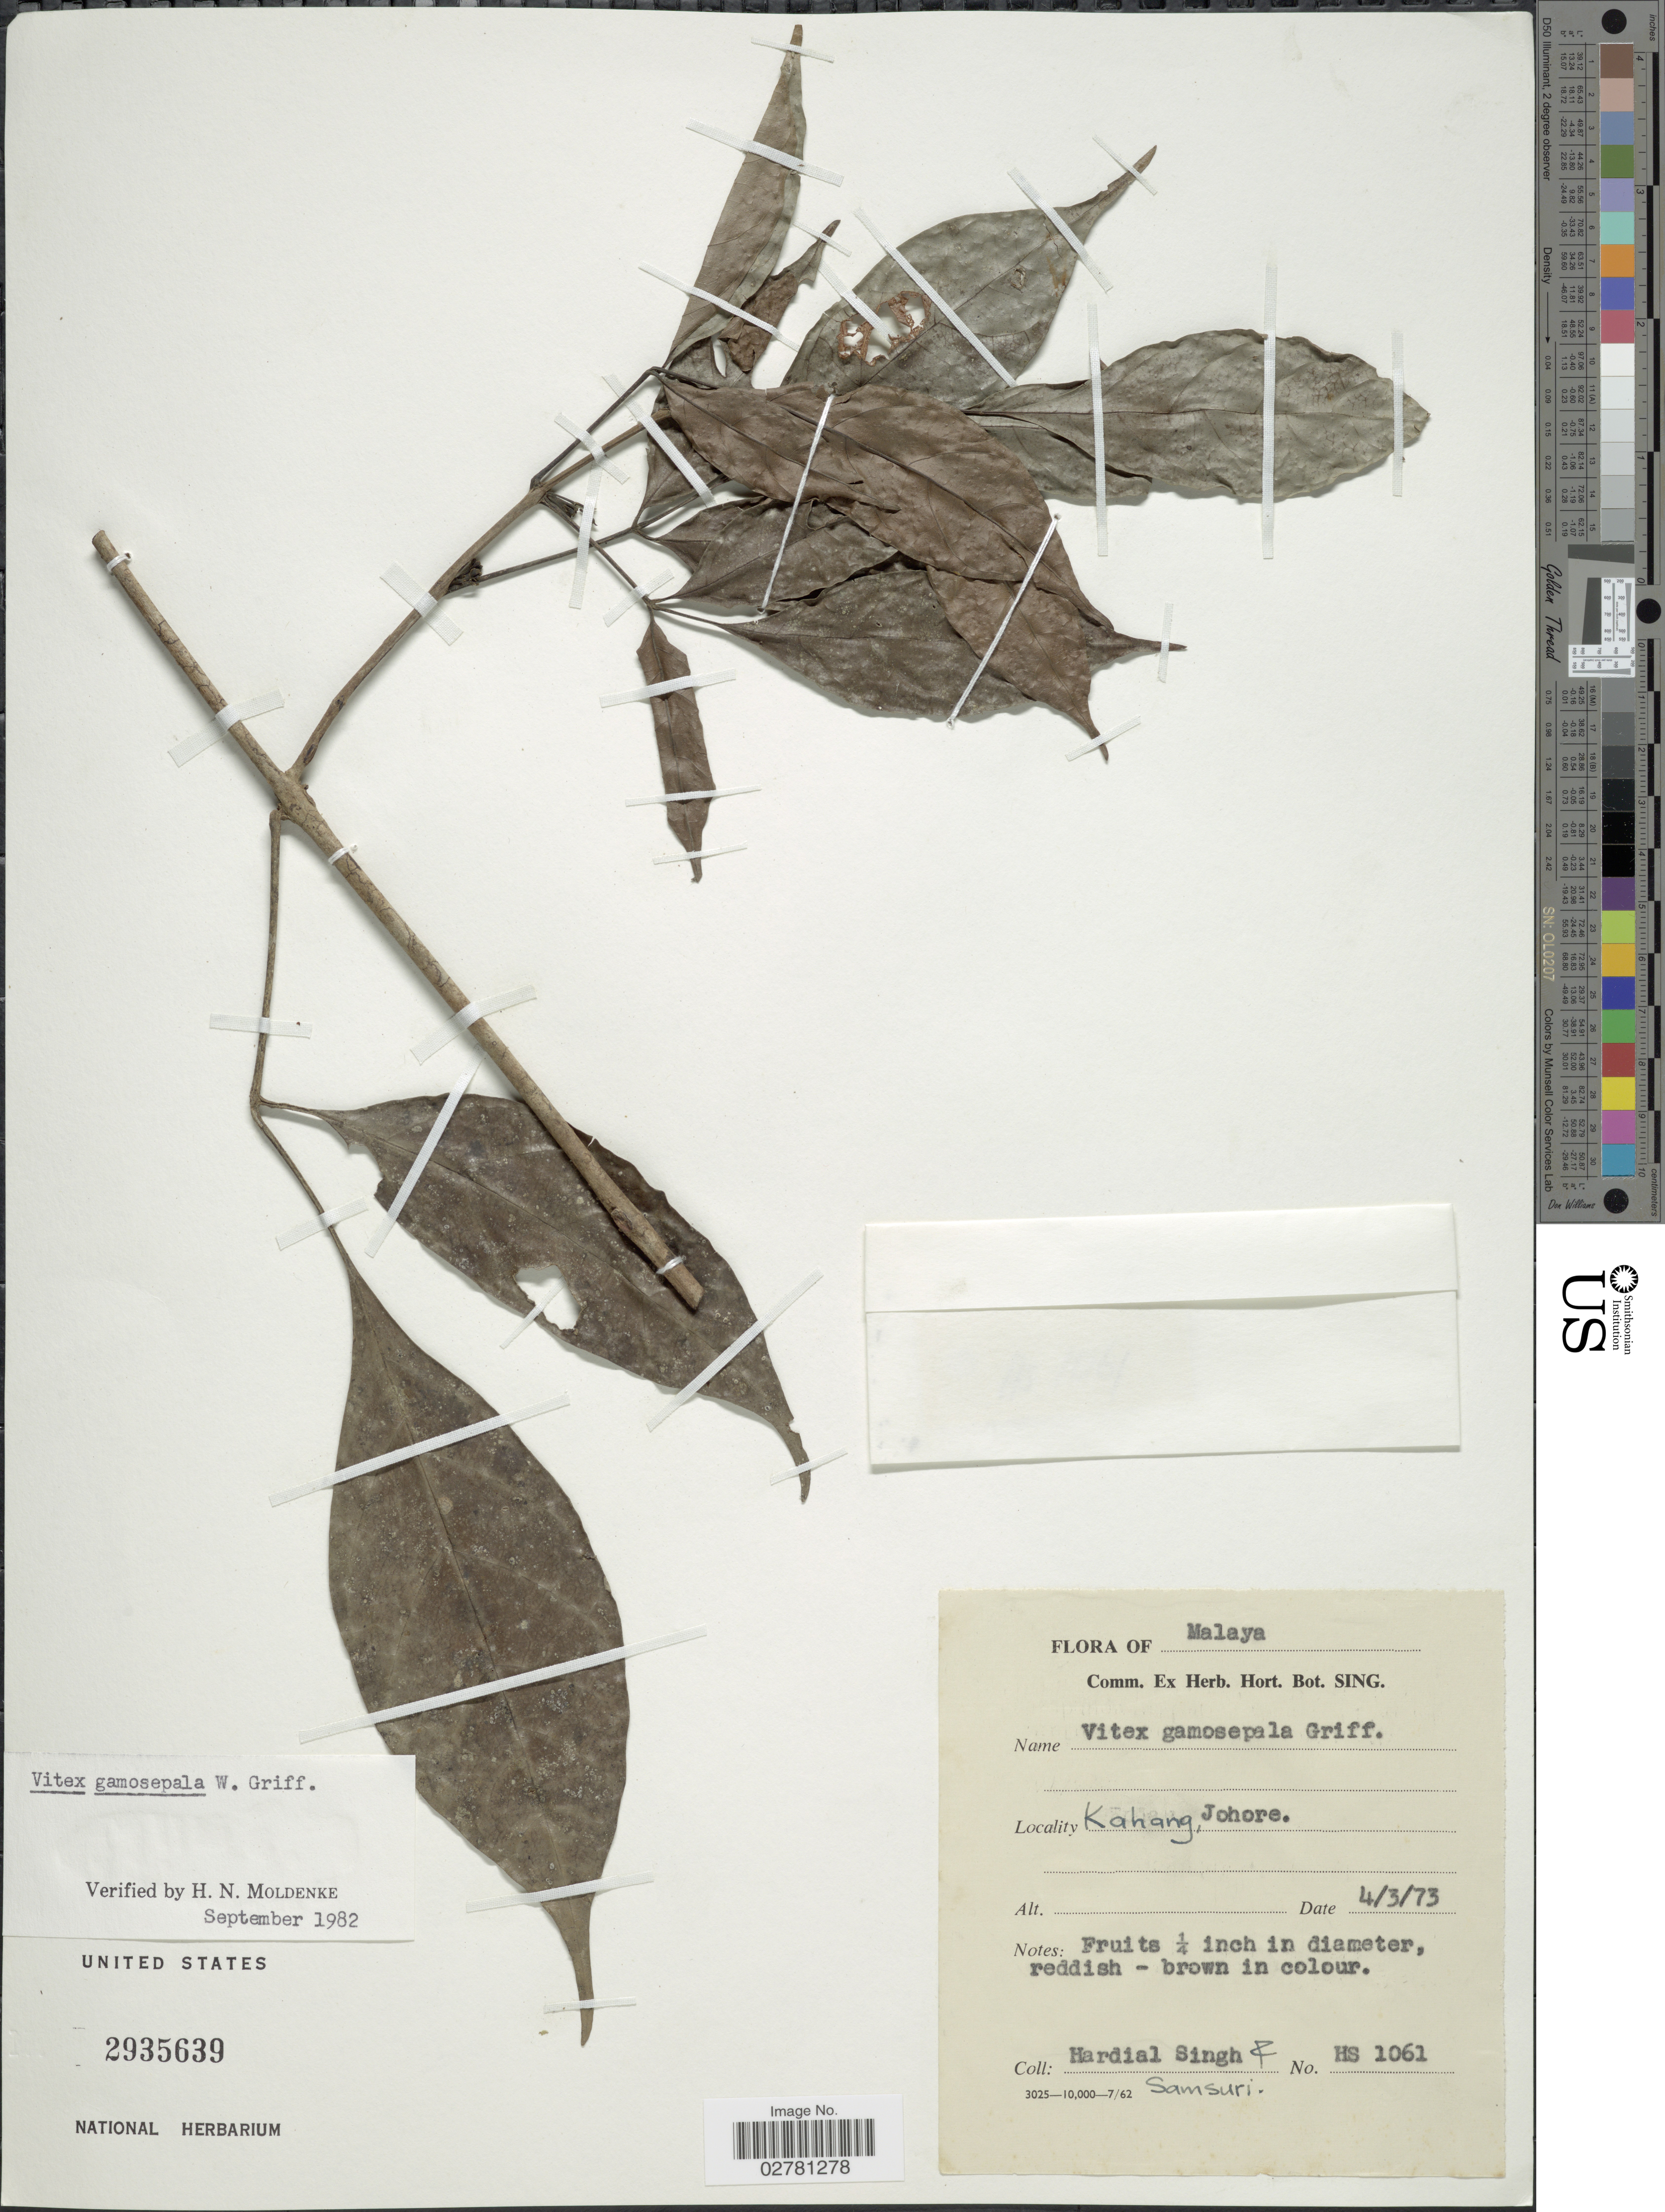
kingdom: Plantae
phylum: Tracheophyta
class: Magnoliopsida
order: Lamiales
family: Lamiaceae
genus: Vitex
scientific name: Vitex gamosepala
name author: Griff.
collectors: H. Singh & -. Samsuri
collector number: HS1061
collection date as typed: Transcribed d/m/y: 4/3/73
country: Malaysia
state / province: Johor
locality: Malaya. Kahang, Johore.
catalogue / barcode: US 2935639